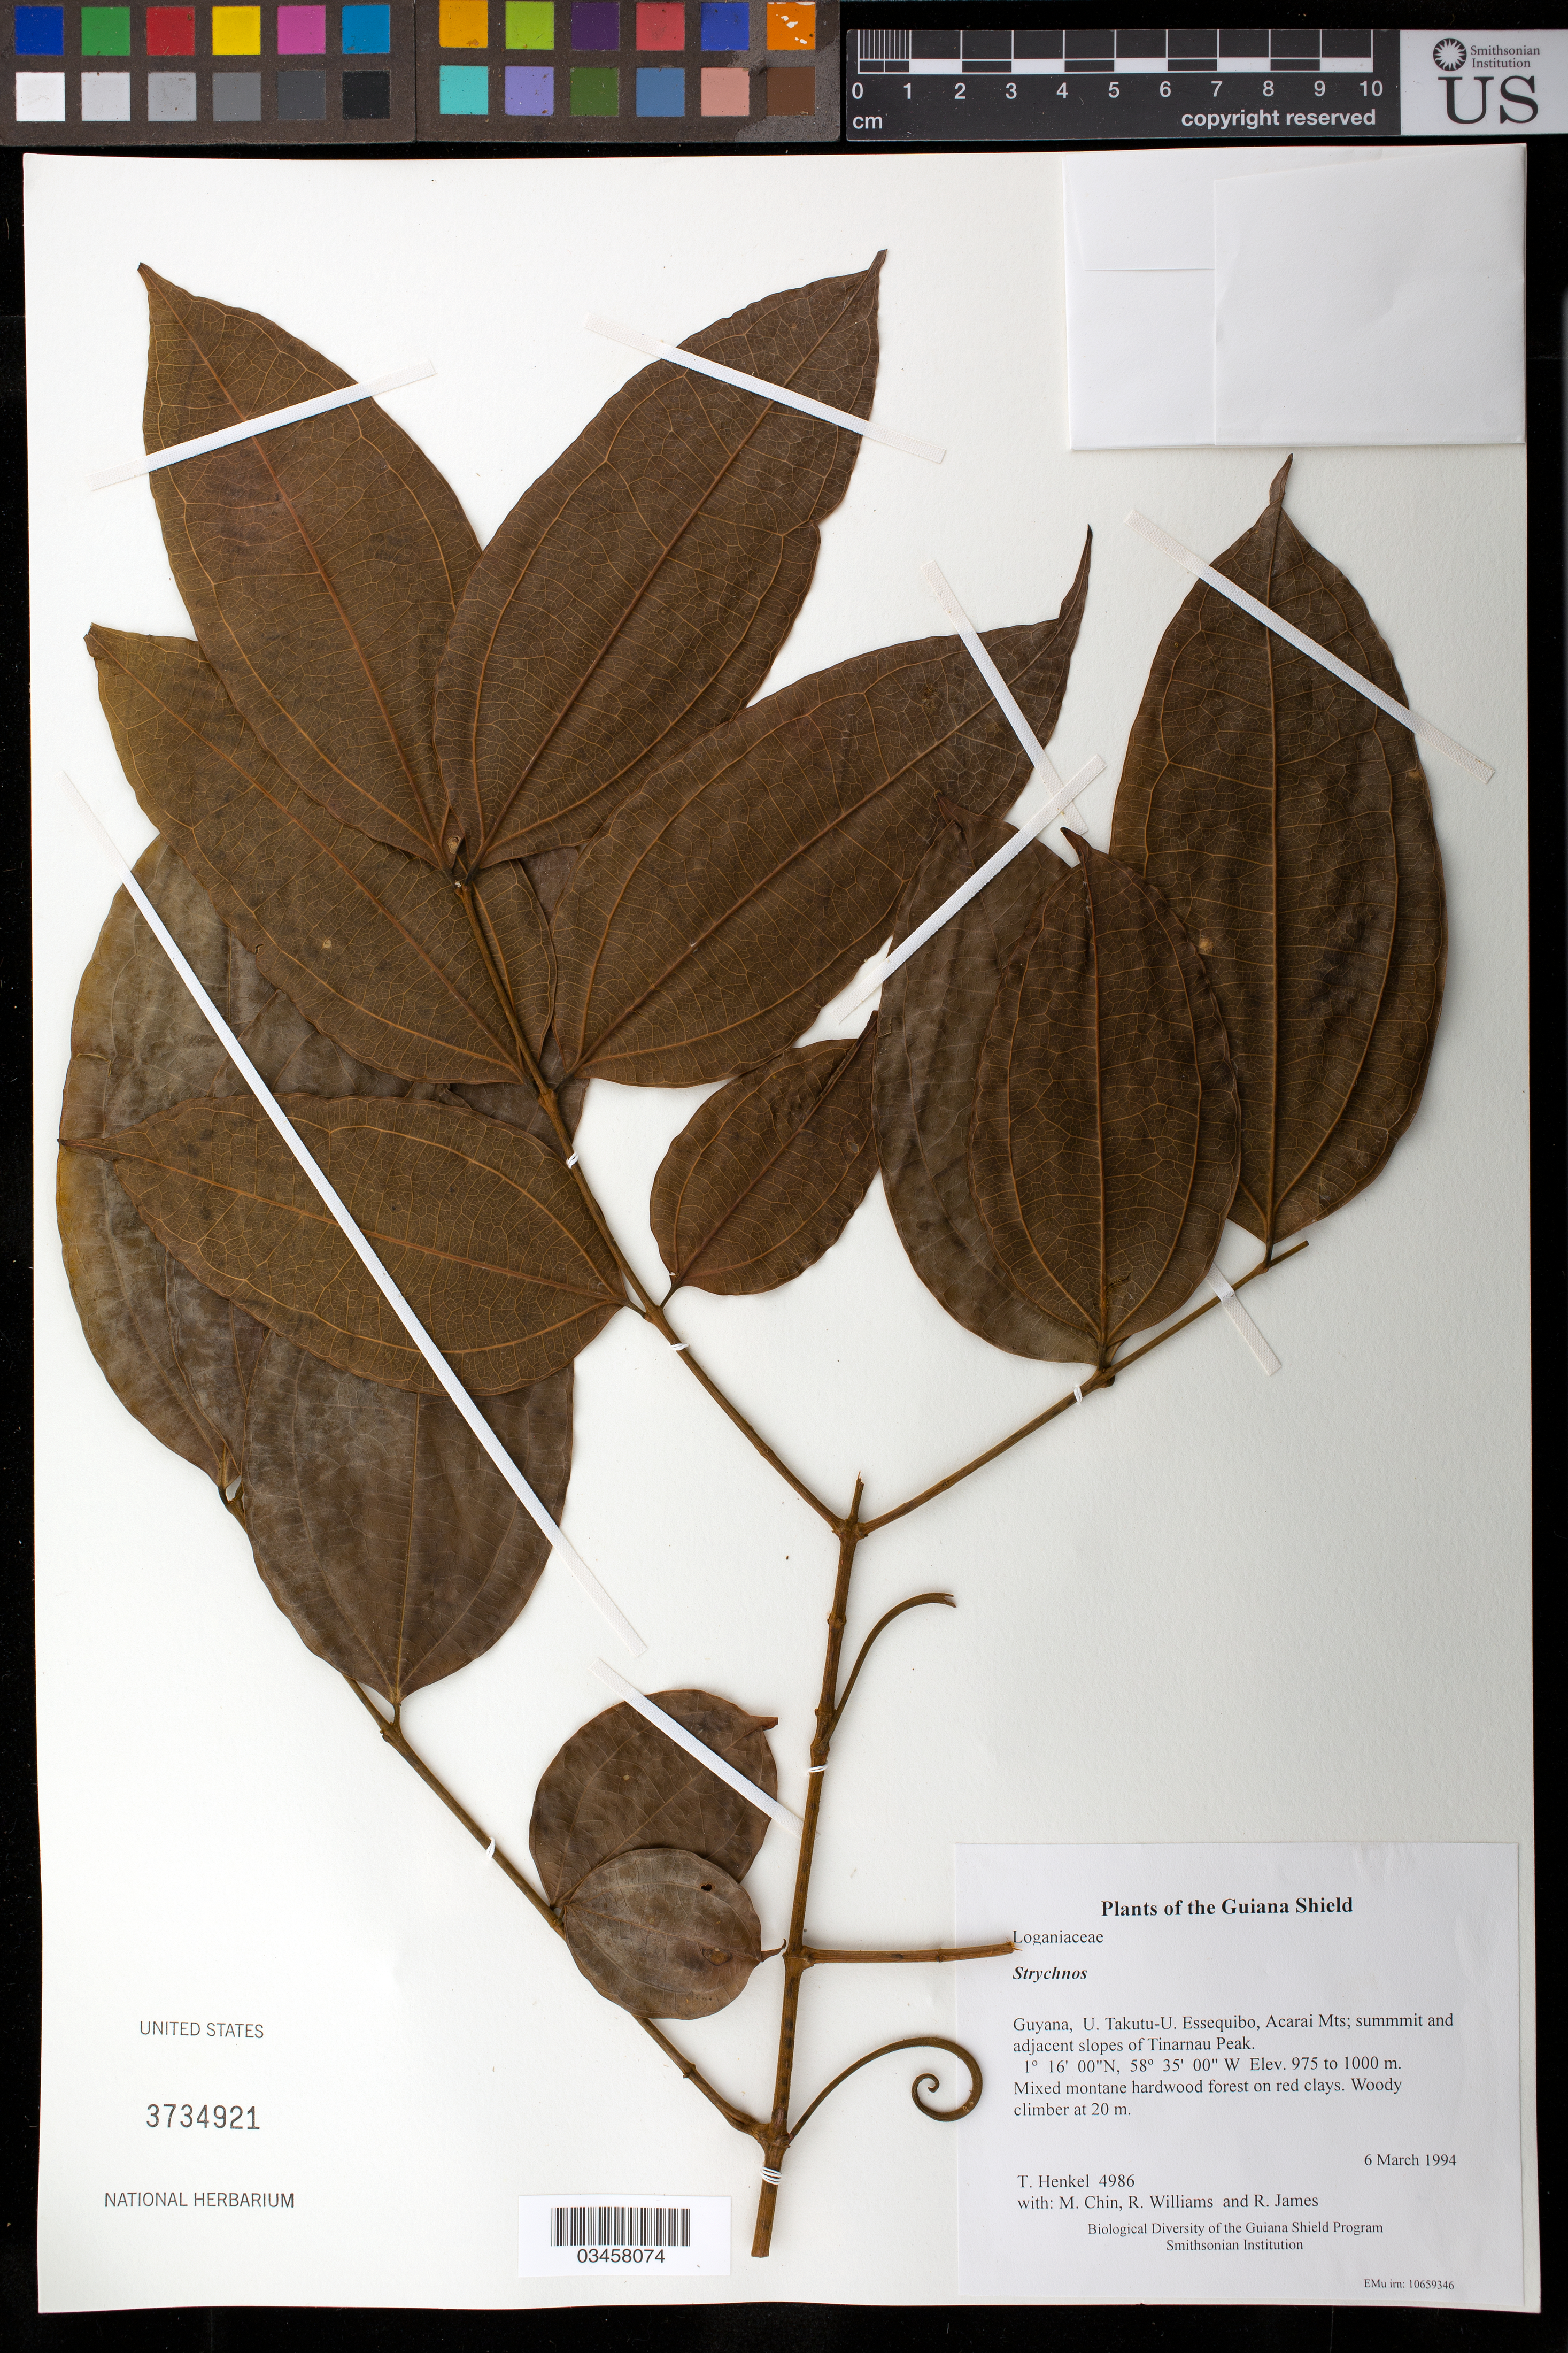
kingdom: Plantae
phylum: Tracheophyta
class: Magnoliopsida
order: Gentianales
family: Loganiaceae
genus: Strychnos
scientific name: Strychnos sp.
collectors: T. Henkel, M. Chin, R. Williams & R. James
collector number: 4986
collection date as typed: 6 March 1994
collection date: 1994-03-06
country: Guyana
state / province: U. Takutu-U. Essequibo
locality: Acarai Mts; summmit and adjacent slopes of Tinarnau Peak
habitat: Mixed montane hardwood forest on red clays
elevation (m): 975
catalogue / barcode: US 3734921